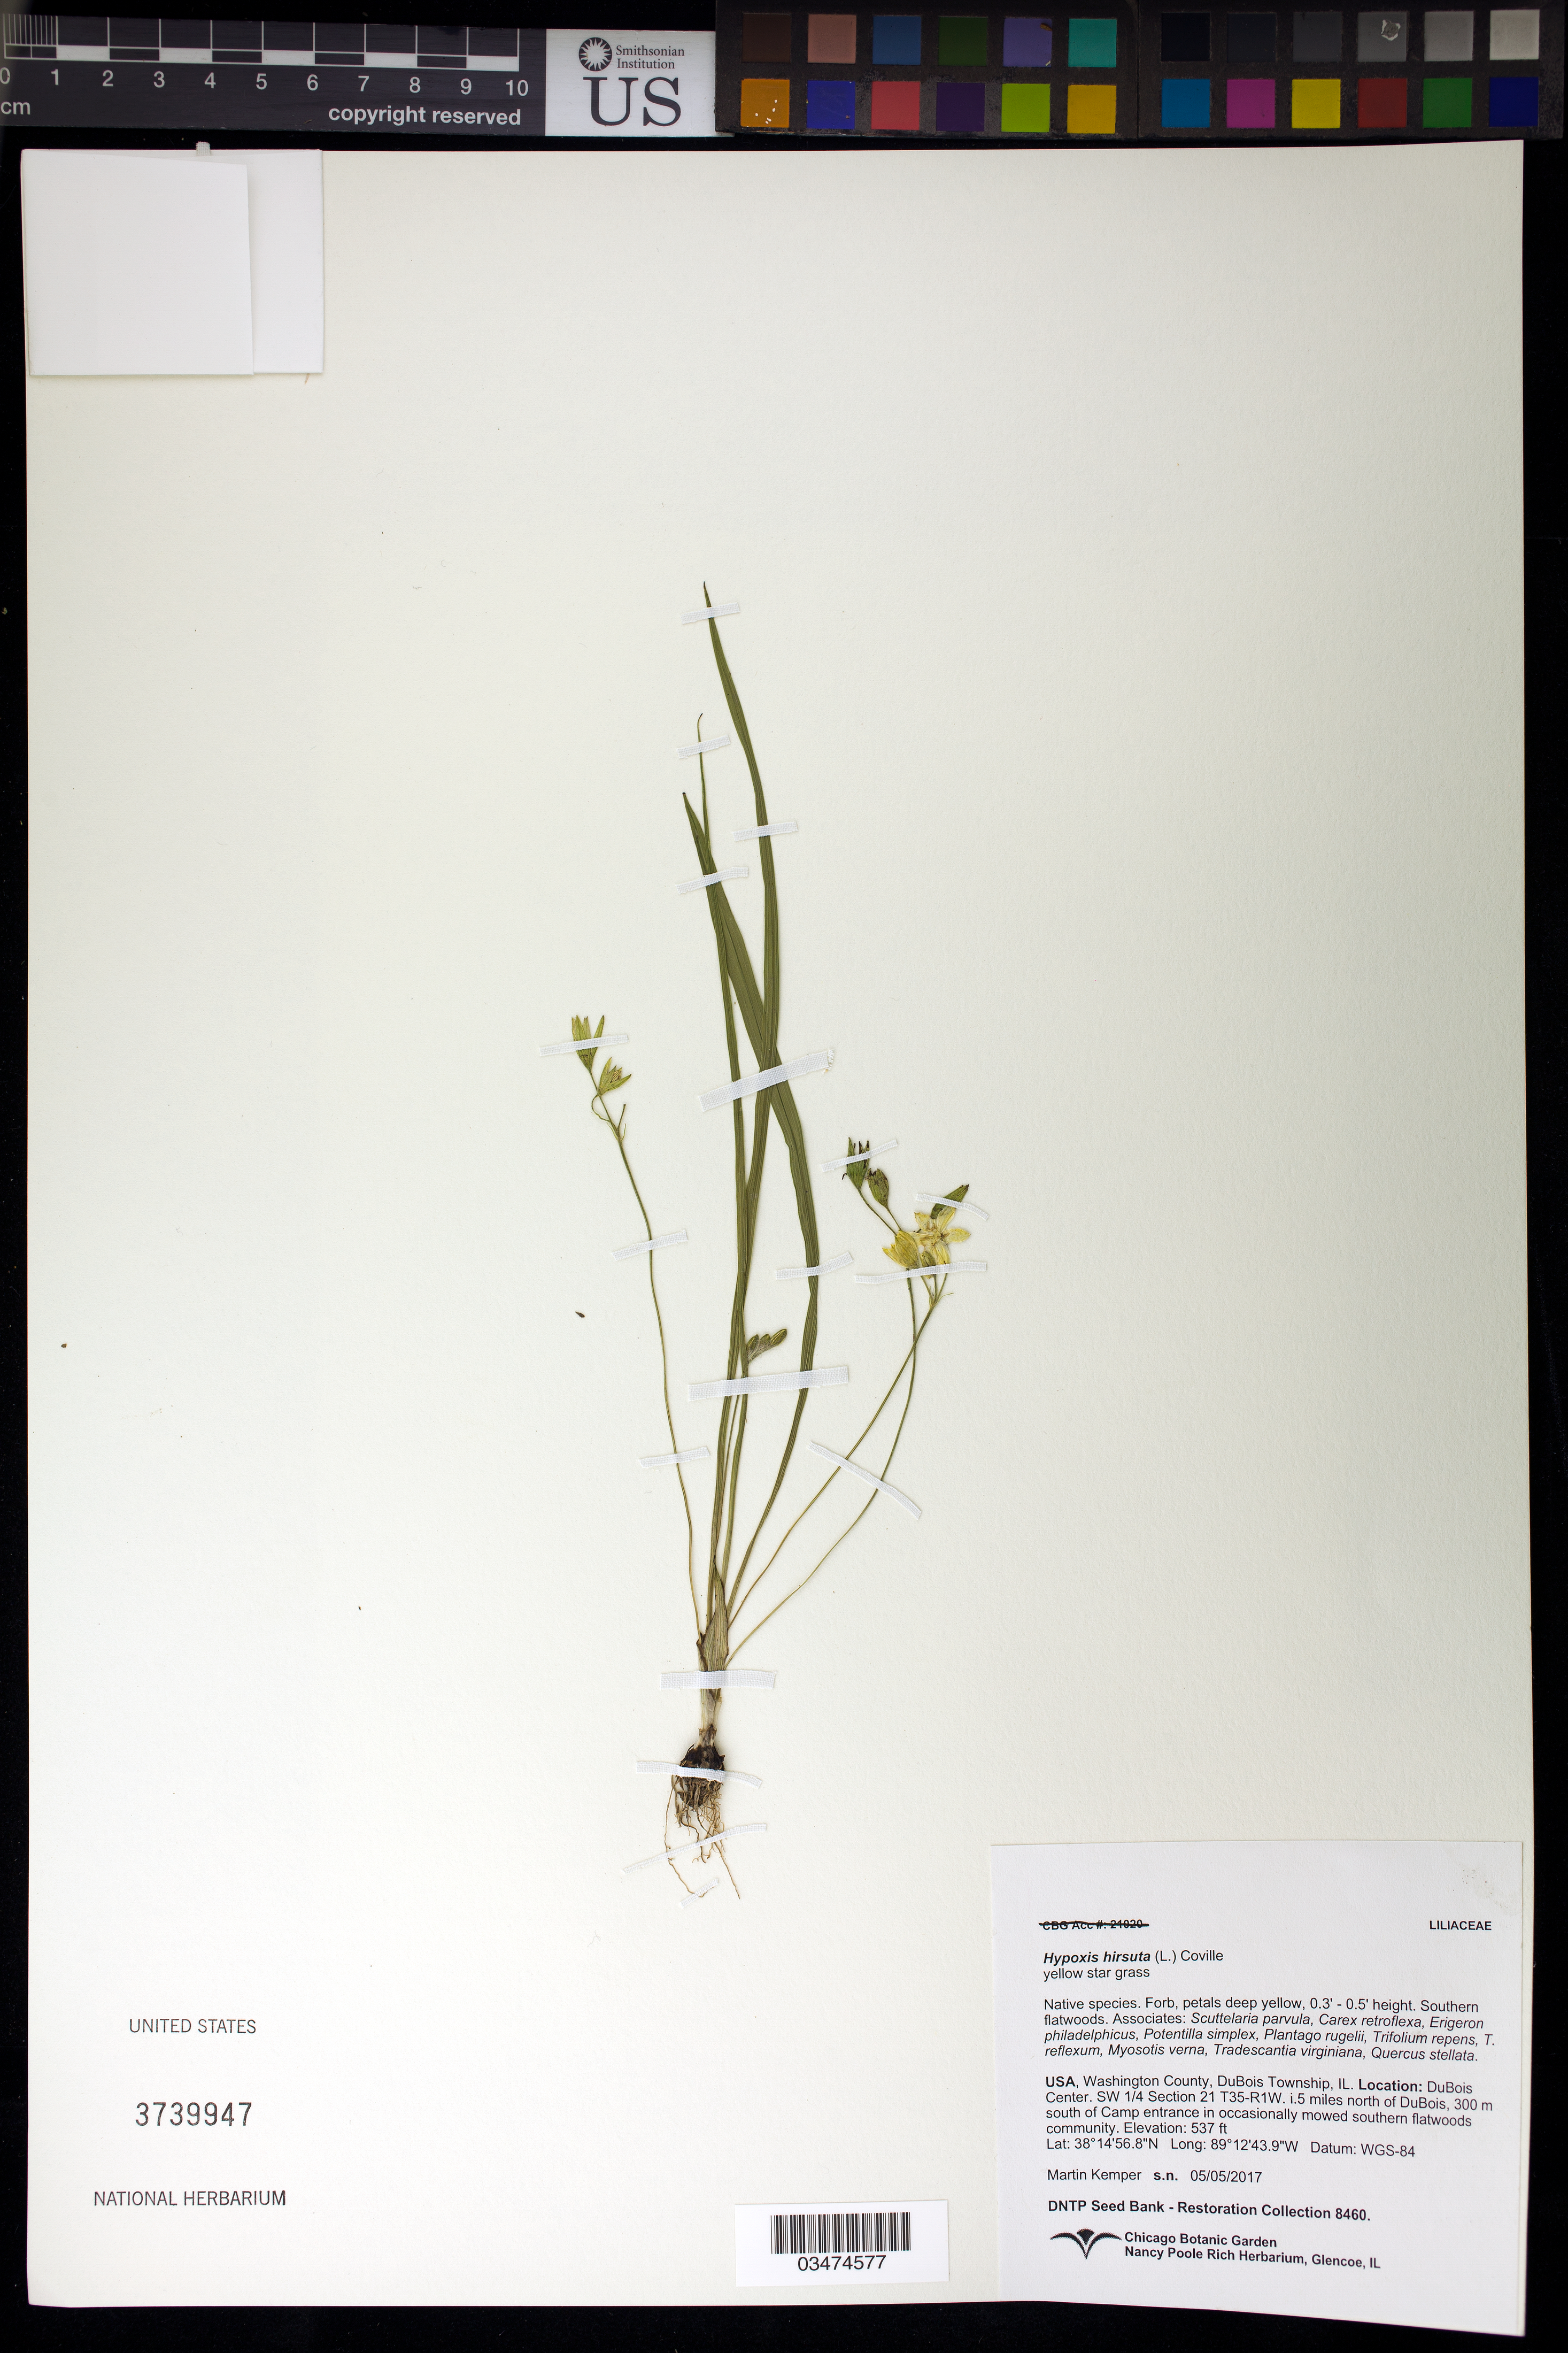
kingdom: Plantae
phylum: Tracheophyta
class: Liliopsida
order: Asparagales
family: Hypoxidaceae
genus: Hypoxis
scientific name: Hypoxis hirsuta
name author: (L.) Coville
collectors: M. Kemper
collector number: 8460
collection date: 2017-05-05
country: United States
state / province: Illinois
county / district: Washington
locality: DuBois Township. DuBois Center. SW 1/4 Section 21 T35-R1W, 300 m S of Camp entrance.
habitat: Southern flatwoods.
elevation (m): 164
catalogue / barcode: US 3739947